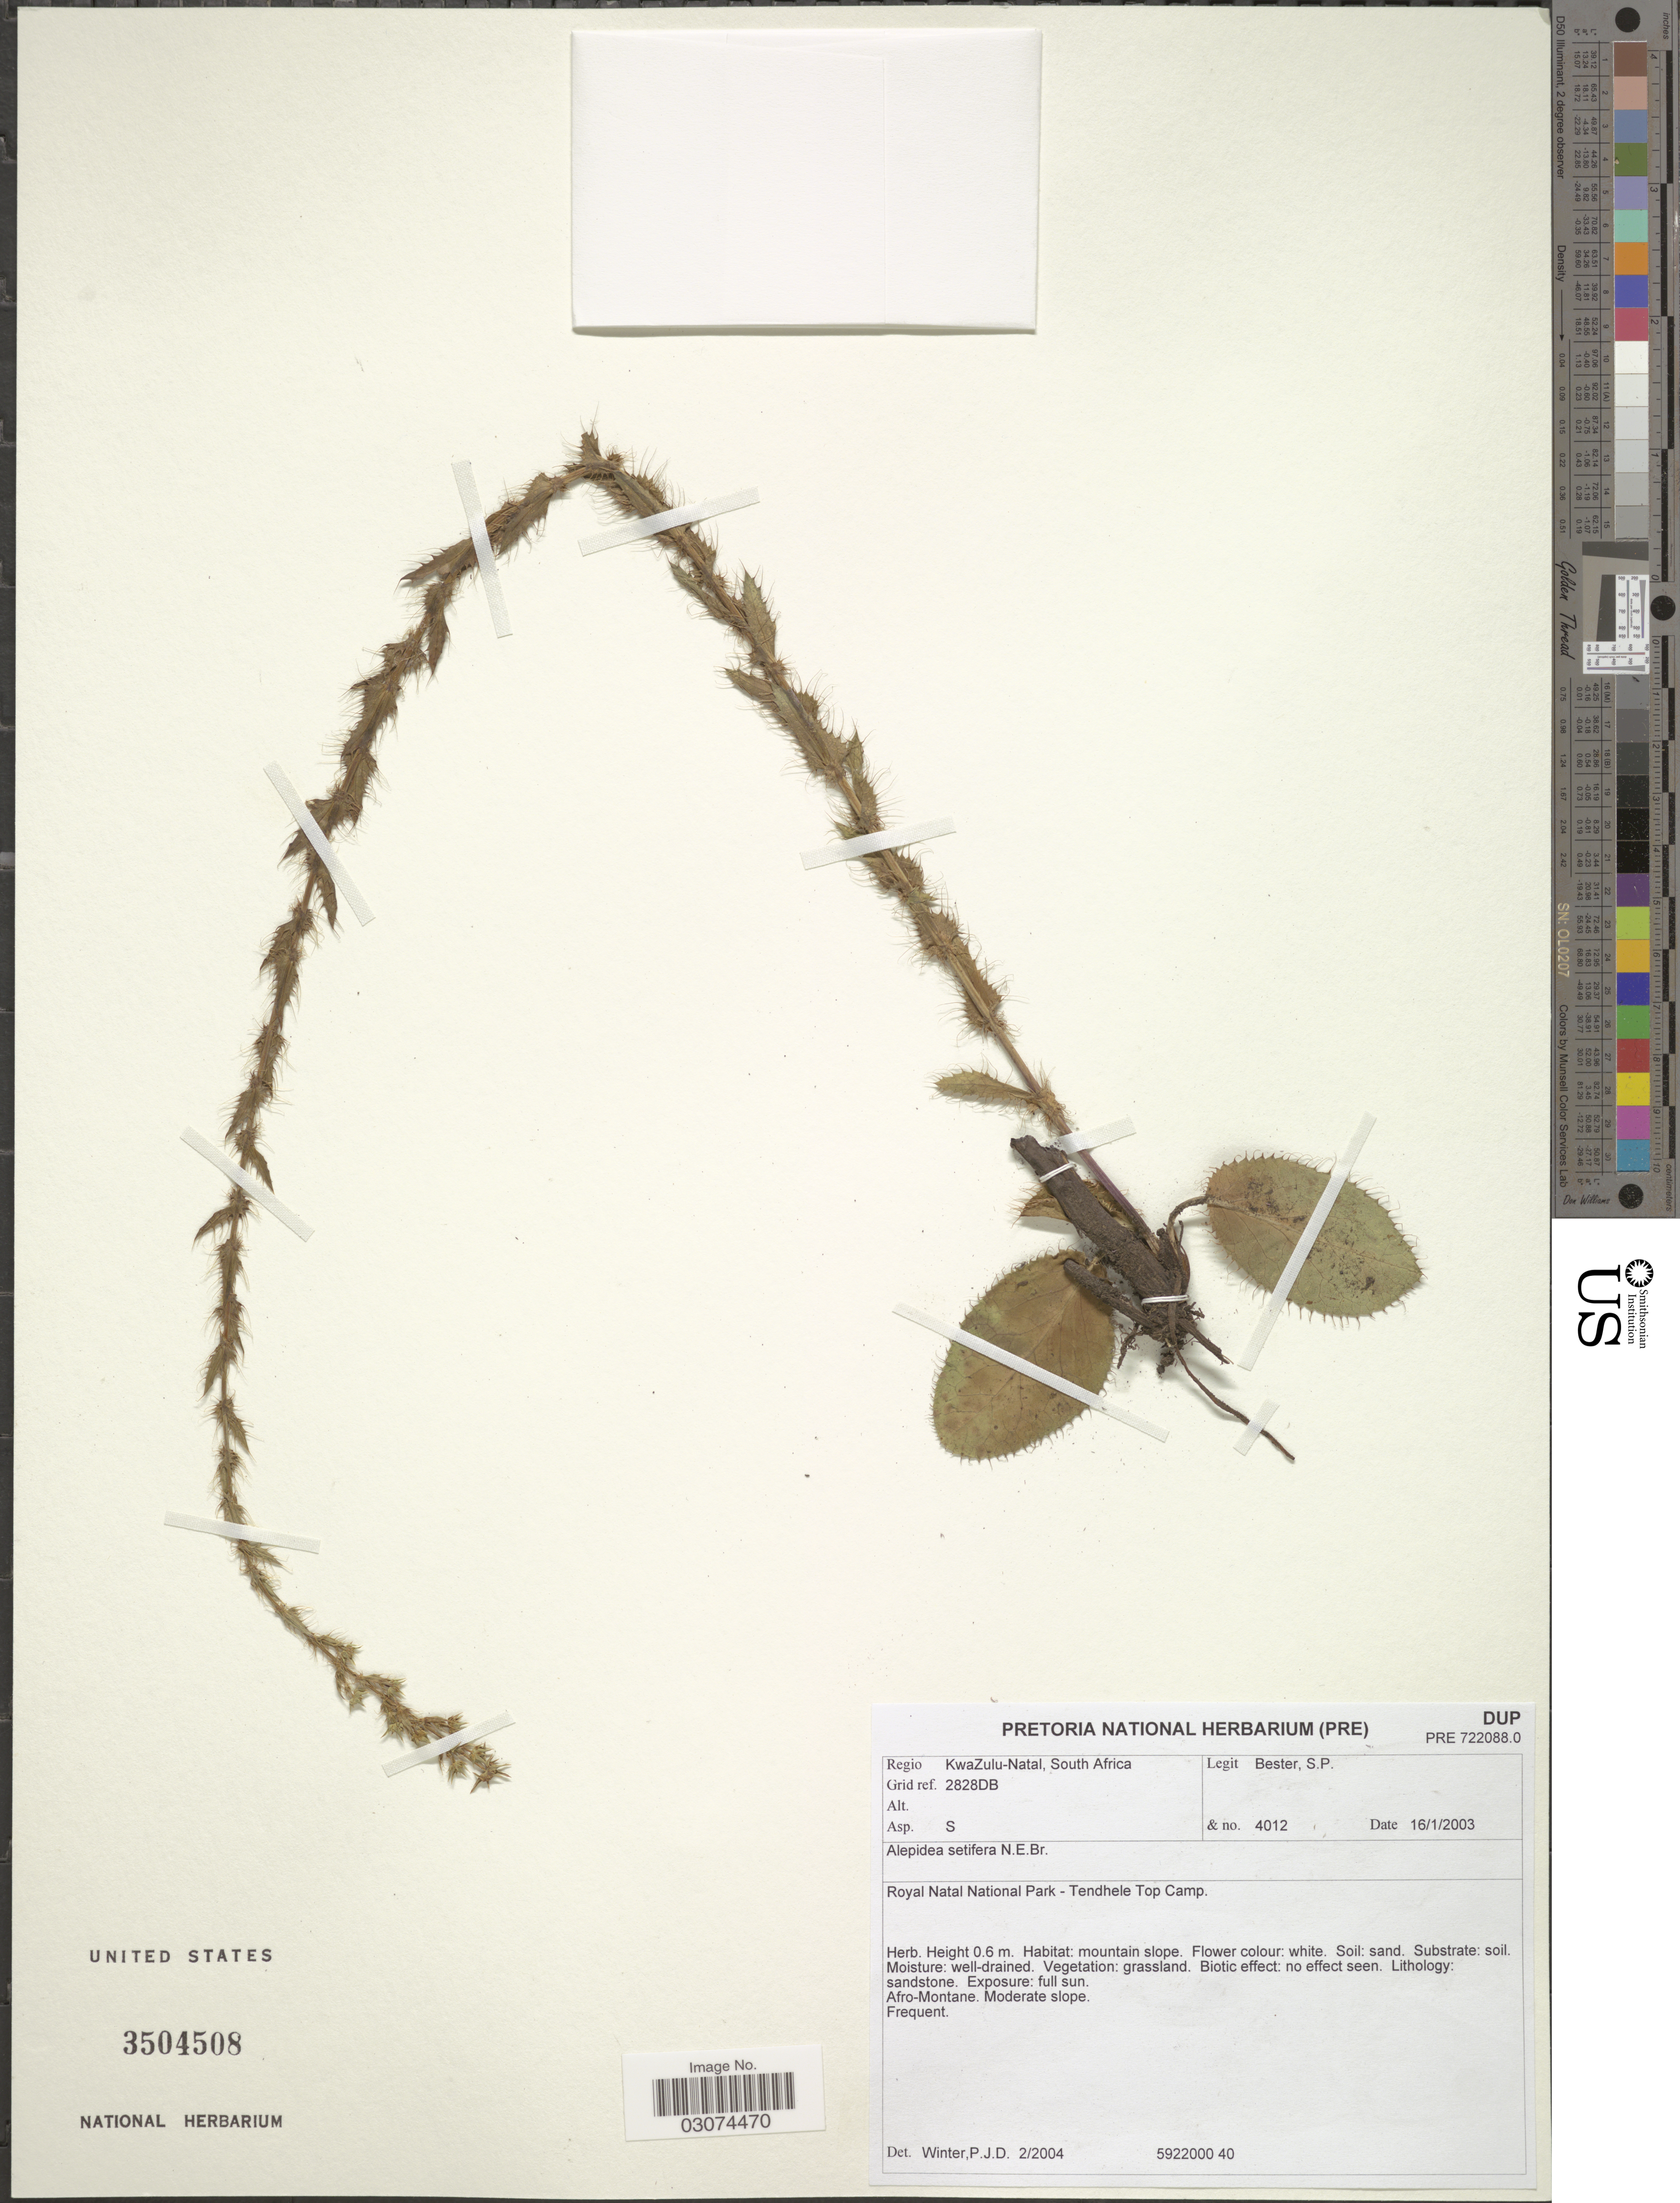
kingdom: Plantae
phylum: Tracheophyta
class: Magnoliopsida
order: Apiales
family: Apiaceae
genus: Alepidea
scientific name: Alepidea setifera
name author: N.E. Br.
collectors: S. Bester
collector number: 4012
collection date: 2003-01-16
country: South Africa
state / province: KwaZulu-Natal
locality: Grid ref. 2828DB. Royal Natal National Park - Tendhele Top Camp.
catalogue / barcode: US 3504508